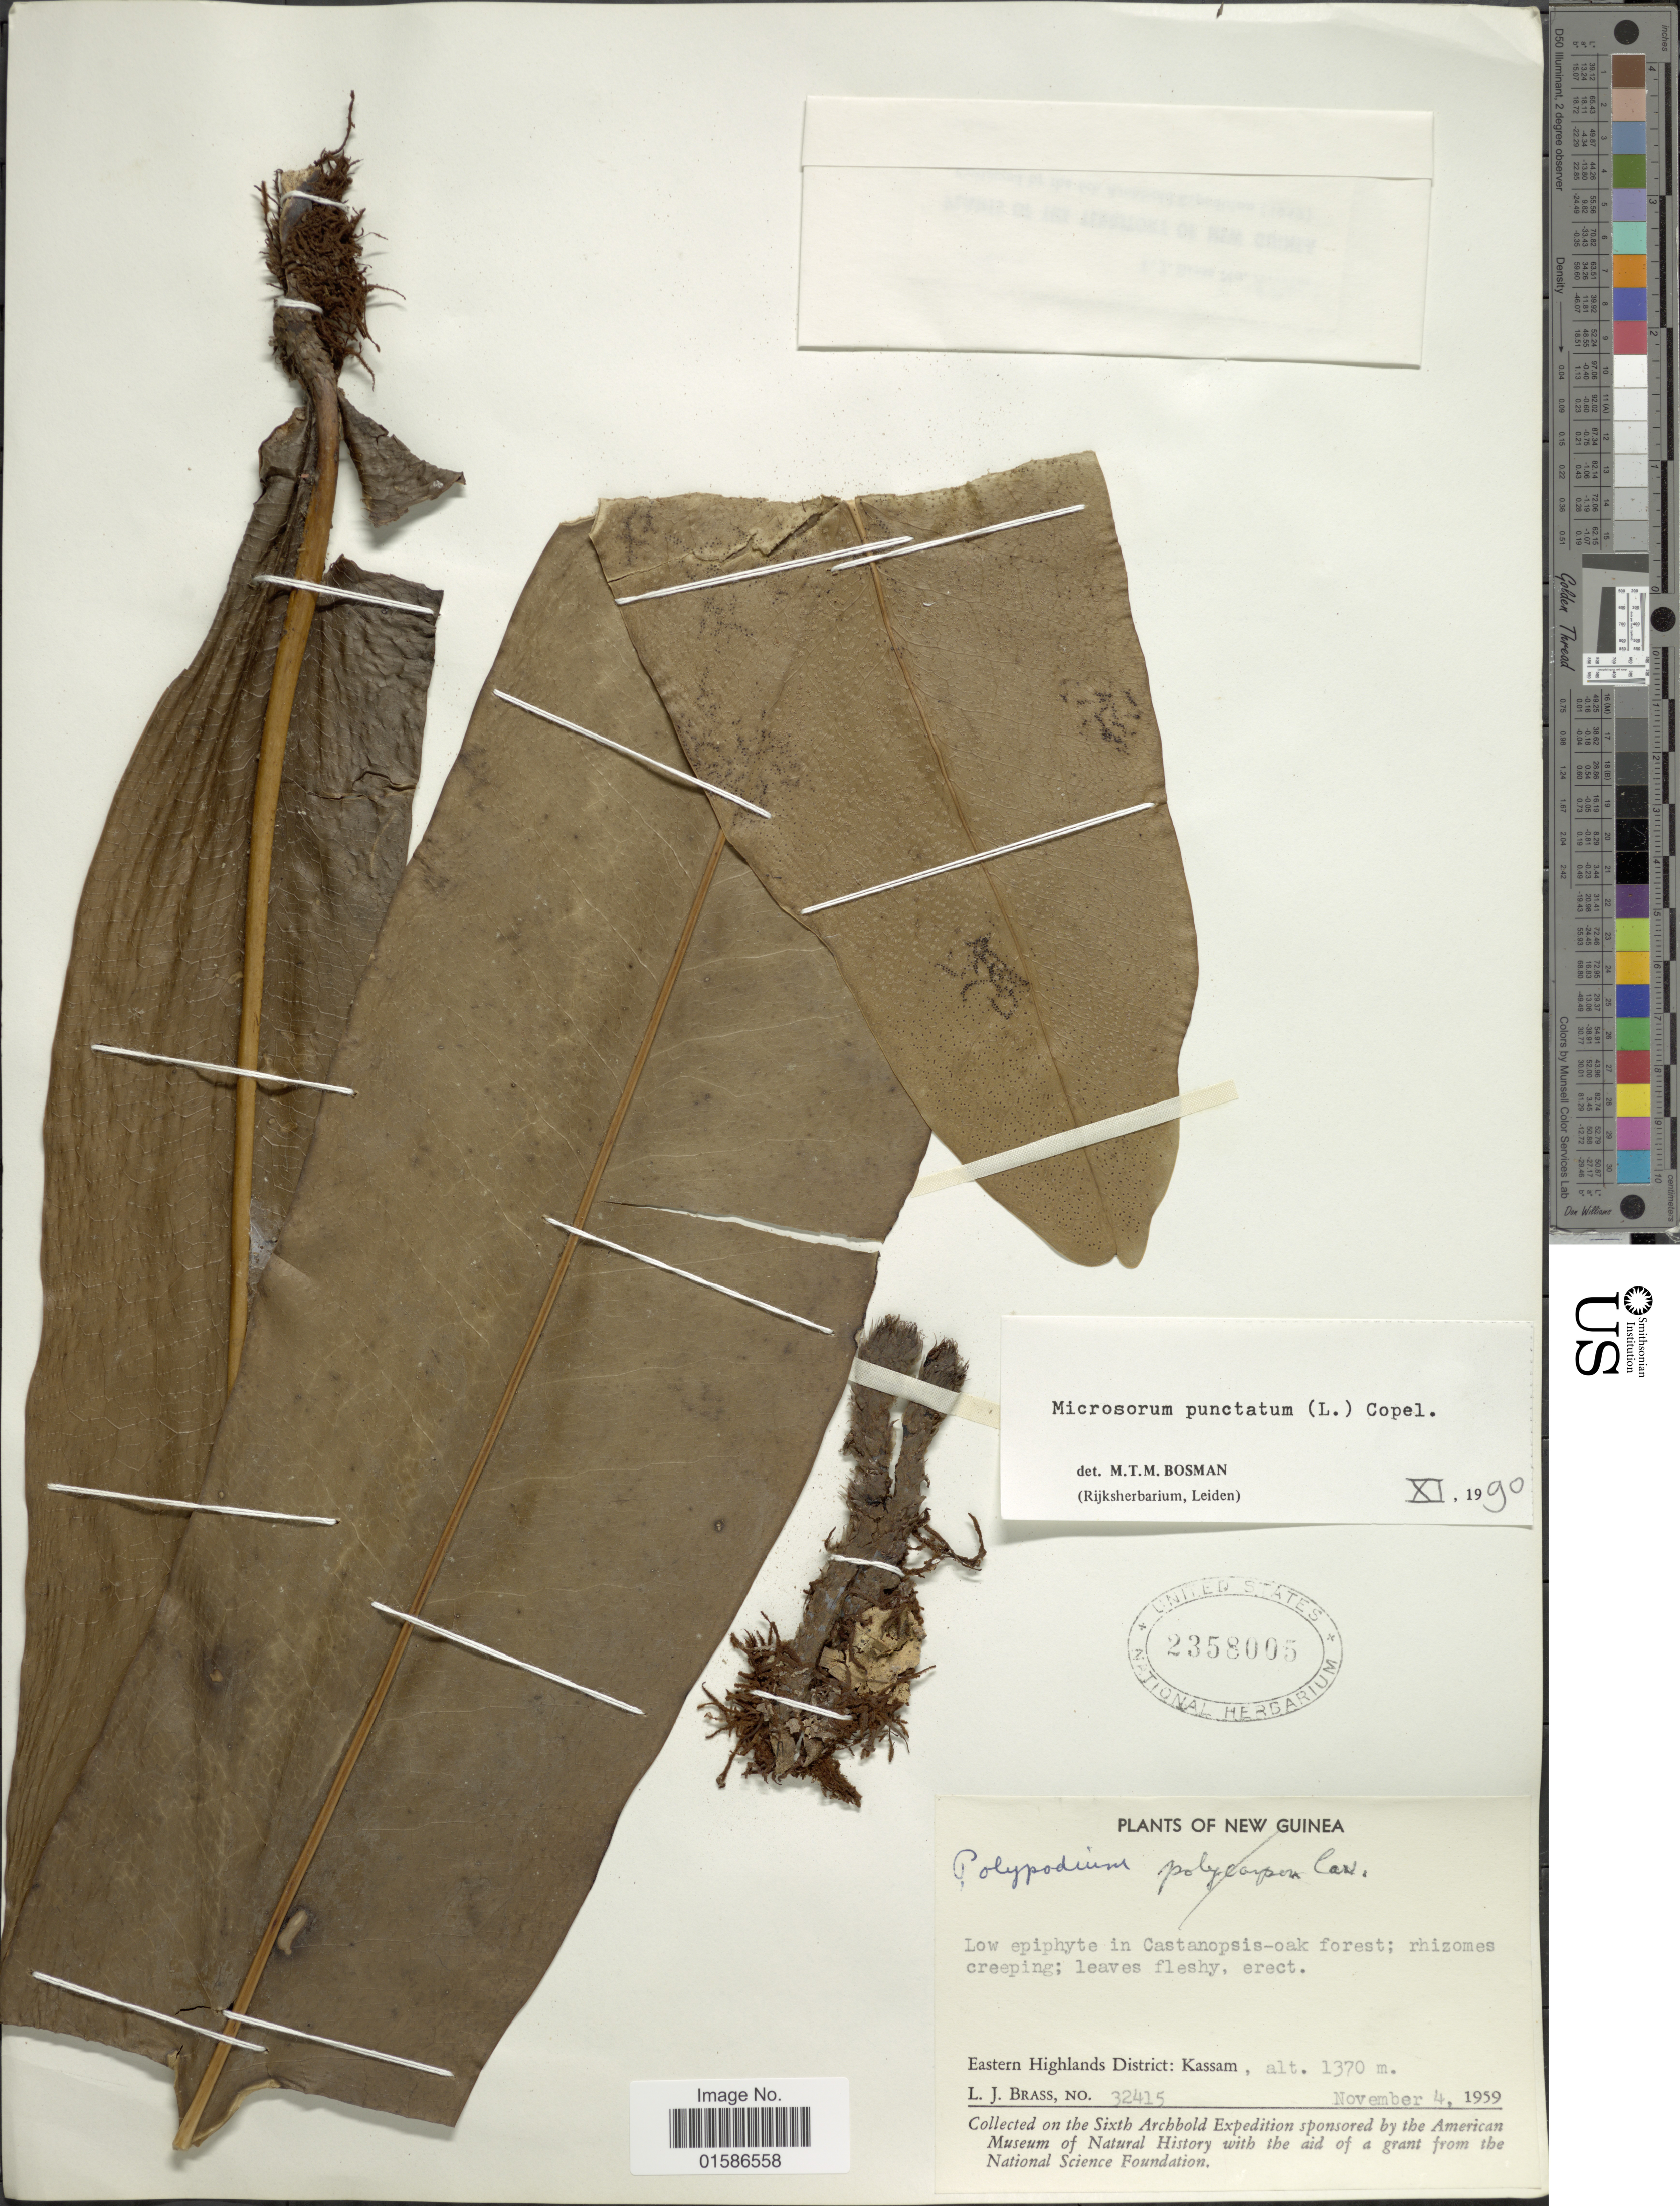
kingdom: Plantae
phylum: Tracheophyta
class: Polypodiopsida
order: Polypodiales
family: Polypodiaceae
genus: Microsorum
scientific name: Microsorum punctatum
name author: (L.) Copel.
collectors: L. J. Brass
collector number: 32415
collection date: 1959-11-04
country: Papua New Guinea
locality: New Guinea, Eastern Highlands District: Kassam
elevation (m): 1370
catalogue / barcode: US 2358005